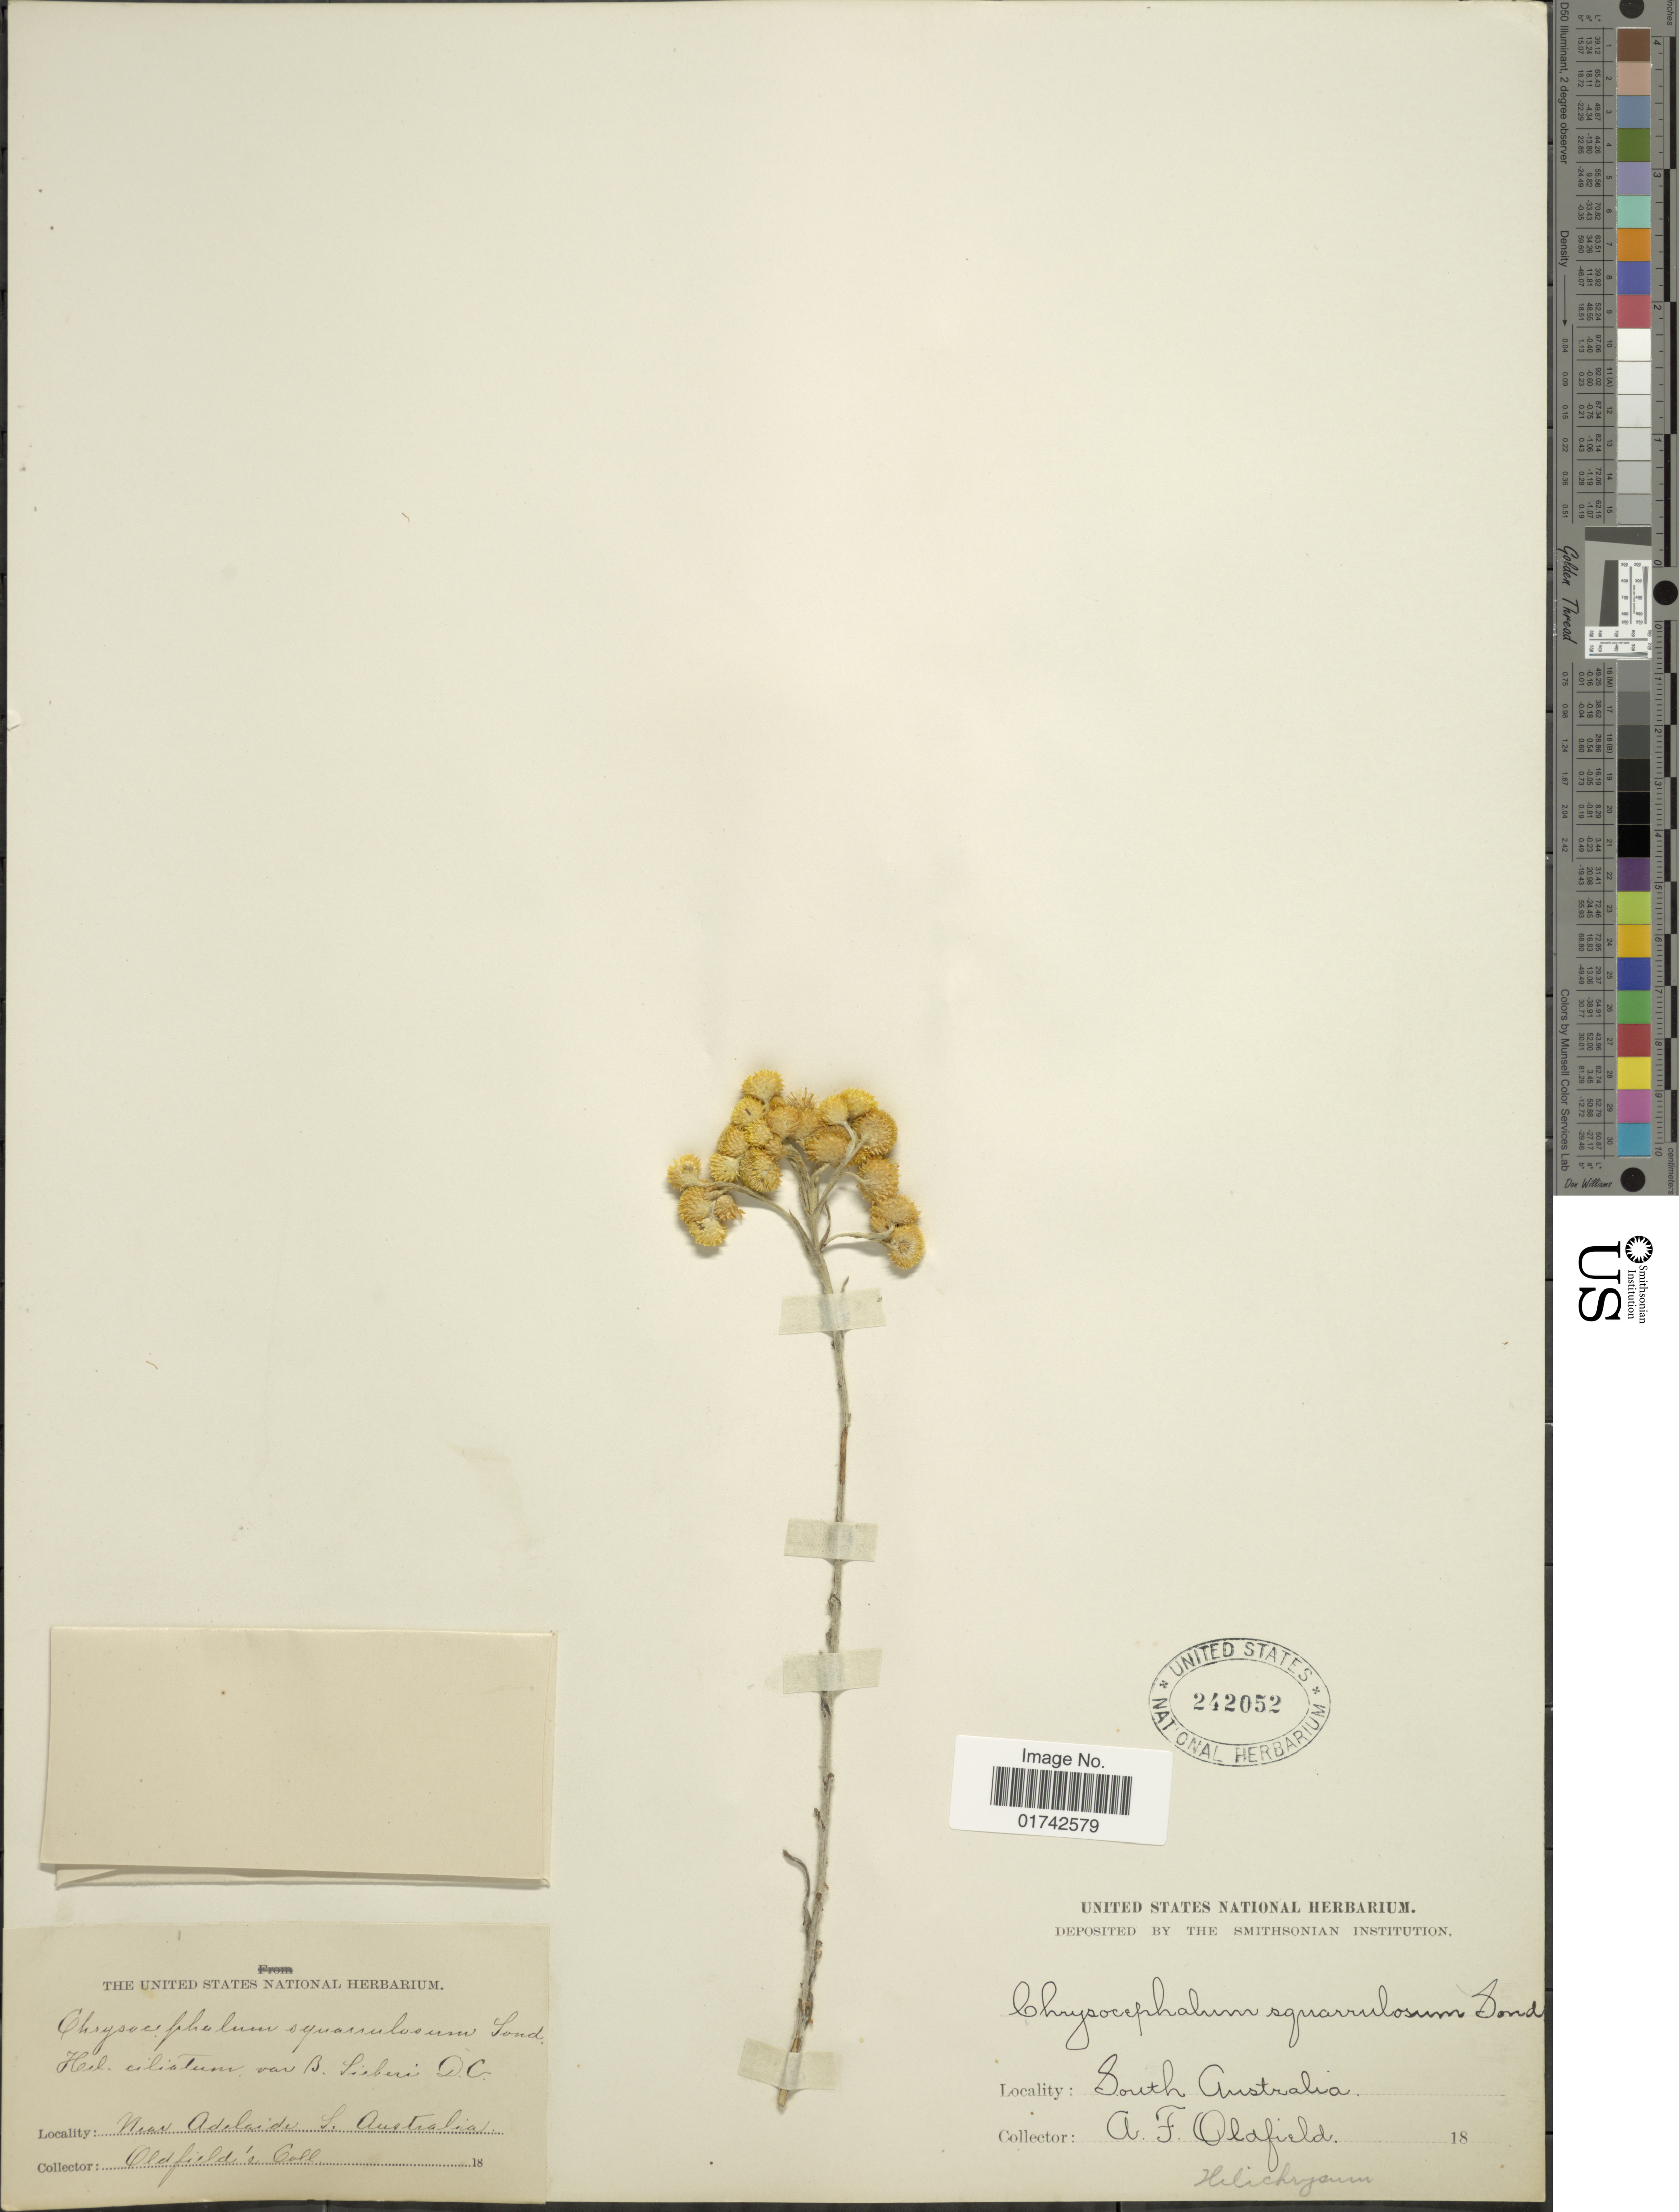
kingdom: Plantae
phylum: Tracheophyta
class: Magnoliopsida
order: Asterales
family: Asteraceae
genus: Helichrysum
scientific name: Helichrysum squarrulosum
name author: DC.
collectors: A. Oldfield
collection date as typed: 18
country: Australia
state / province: South Australia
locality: Near Adelaide. S. Australia.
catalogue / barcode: US 242052